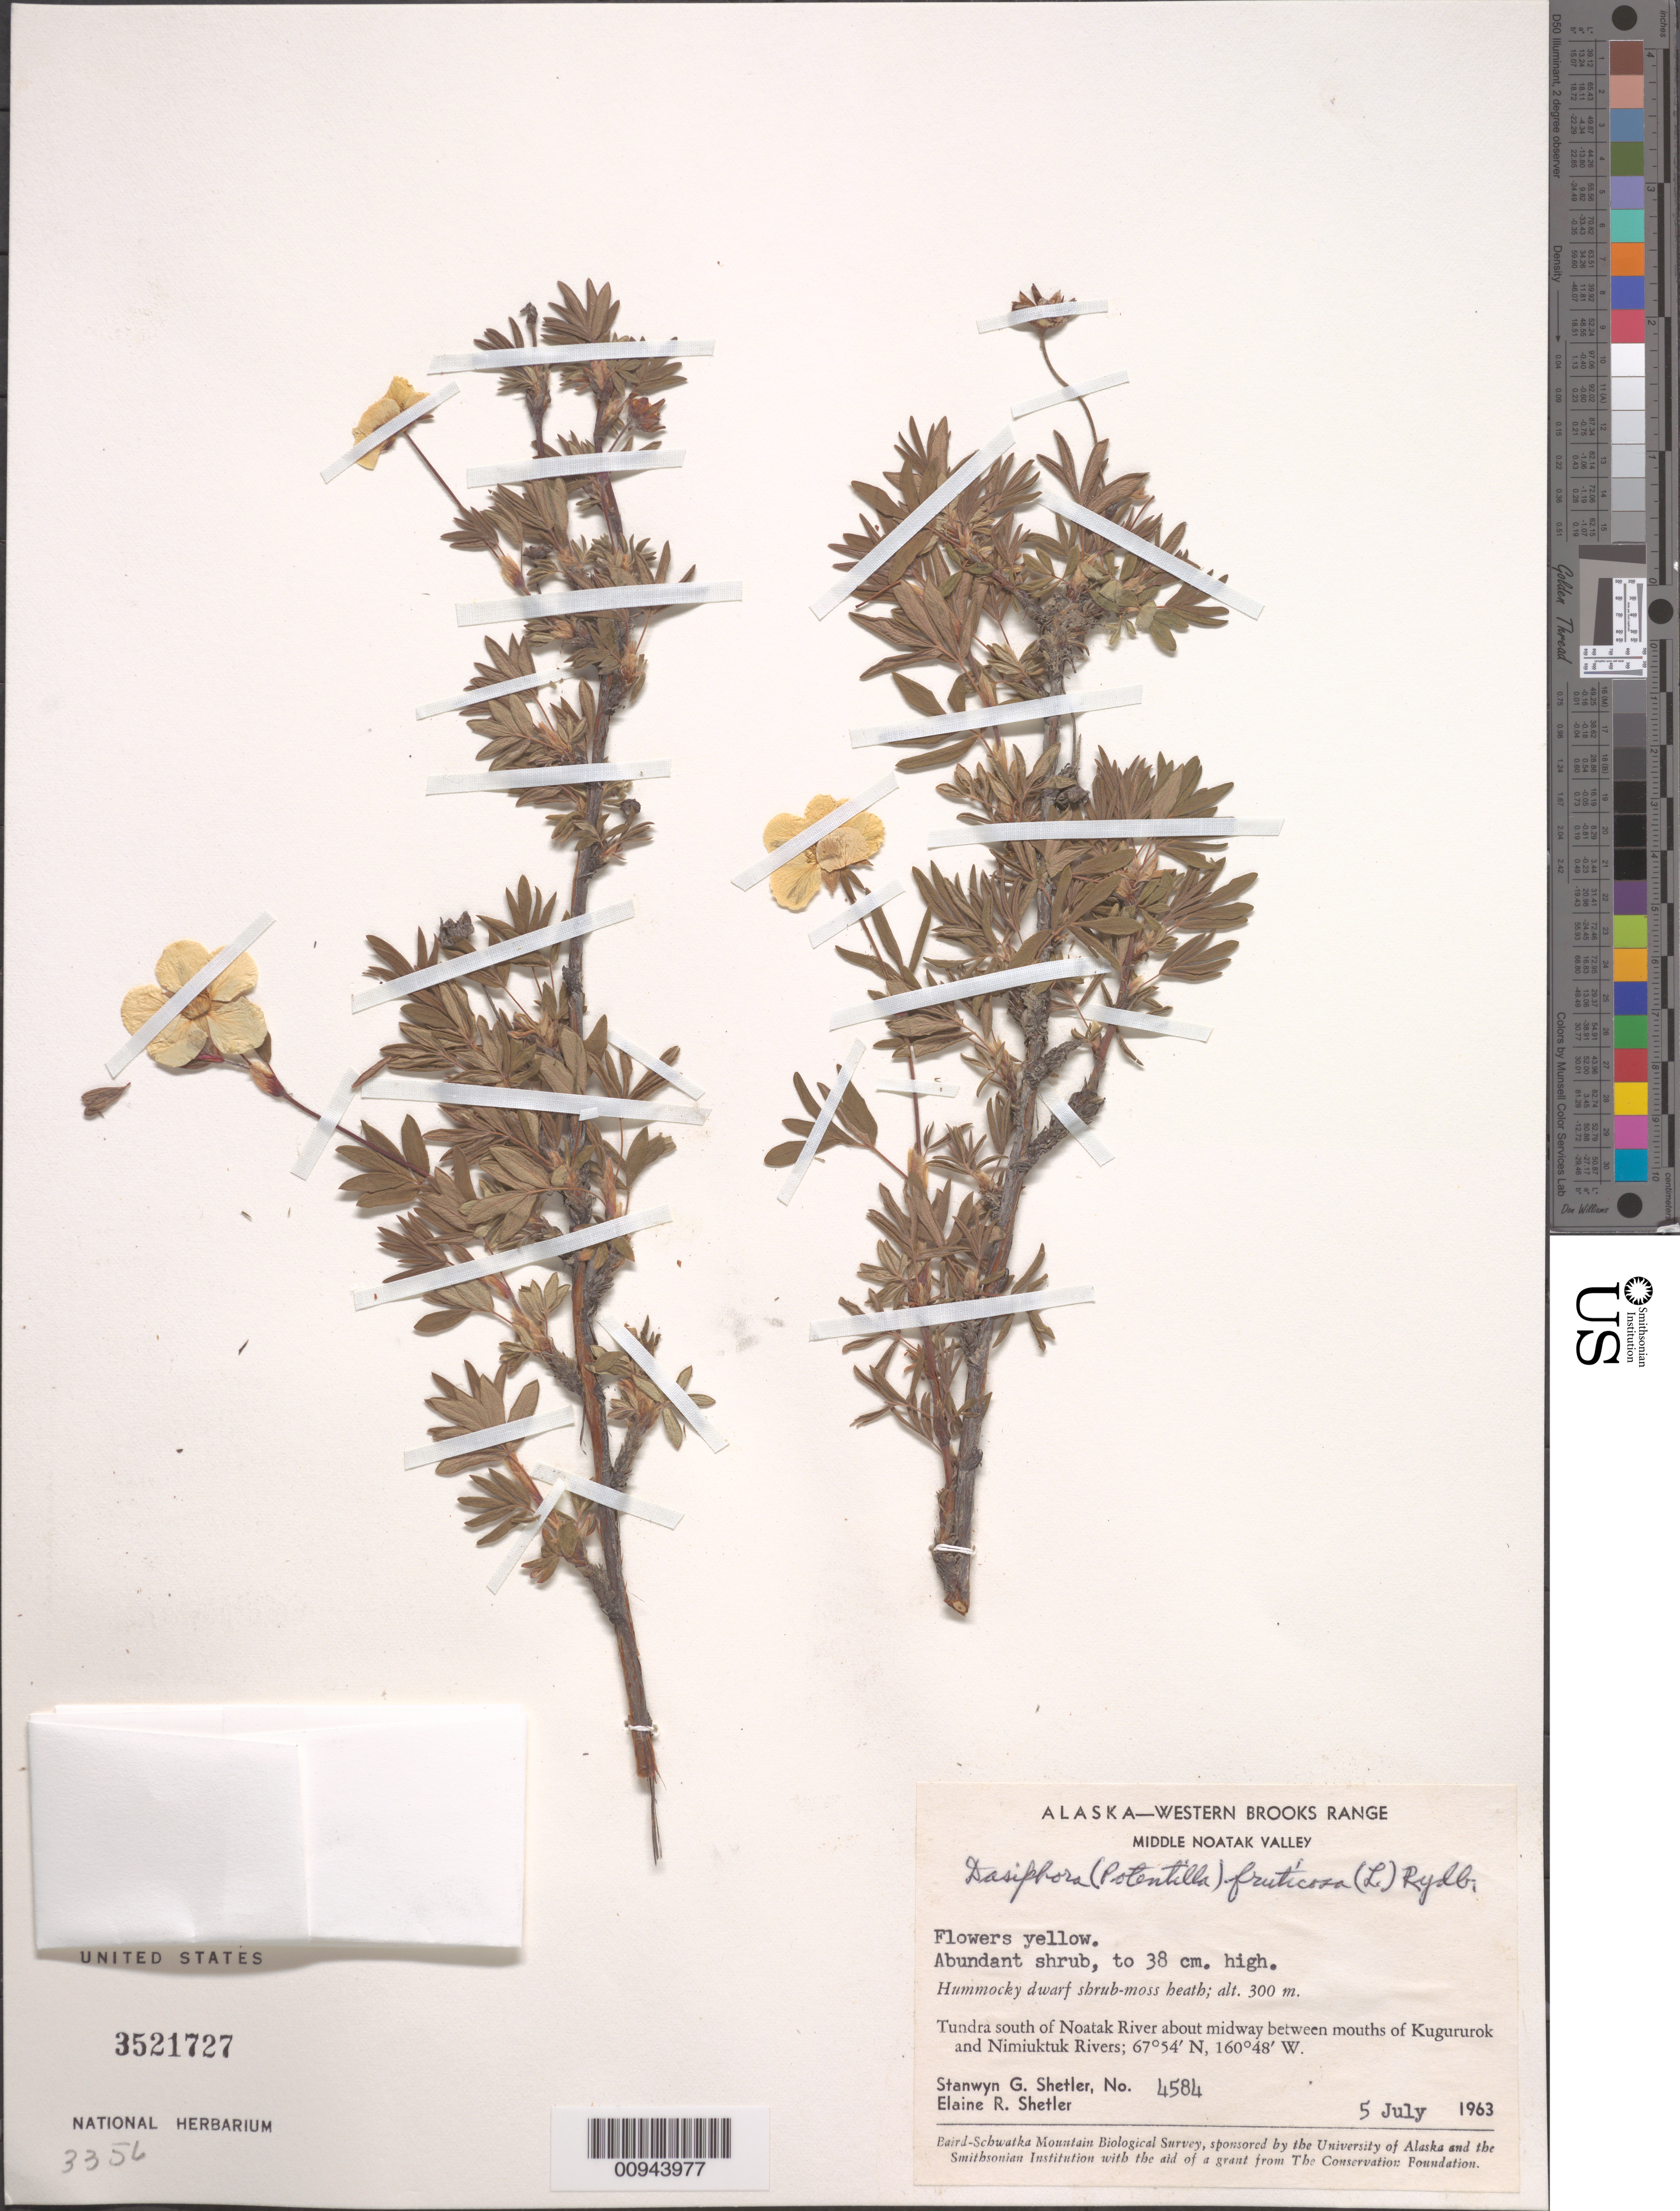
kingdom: Plantae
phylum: Tracheophyta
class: Magnoliopsida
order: Rosales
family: Rosaceae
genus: Dasiphora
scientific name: Dasiphora fruticosa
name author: (L.) Rydb.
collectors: S. Shetler & E. R. Shetler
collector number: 4584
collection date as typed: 05 Jul 1963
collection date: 1963-07-05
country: United States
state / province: Alaska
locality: S of Noatak River about midway between mouths of Kugururok and Nimiuktuk Rivers. Western Brooks Range, Middle Noatak Valley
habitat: Tundra. Hummocky dwarf shrub-moss heath.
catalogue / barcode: US 3521727